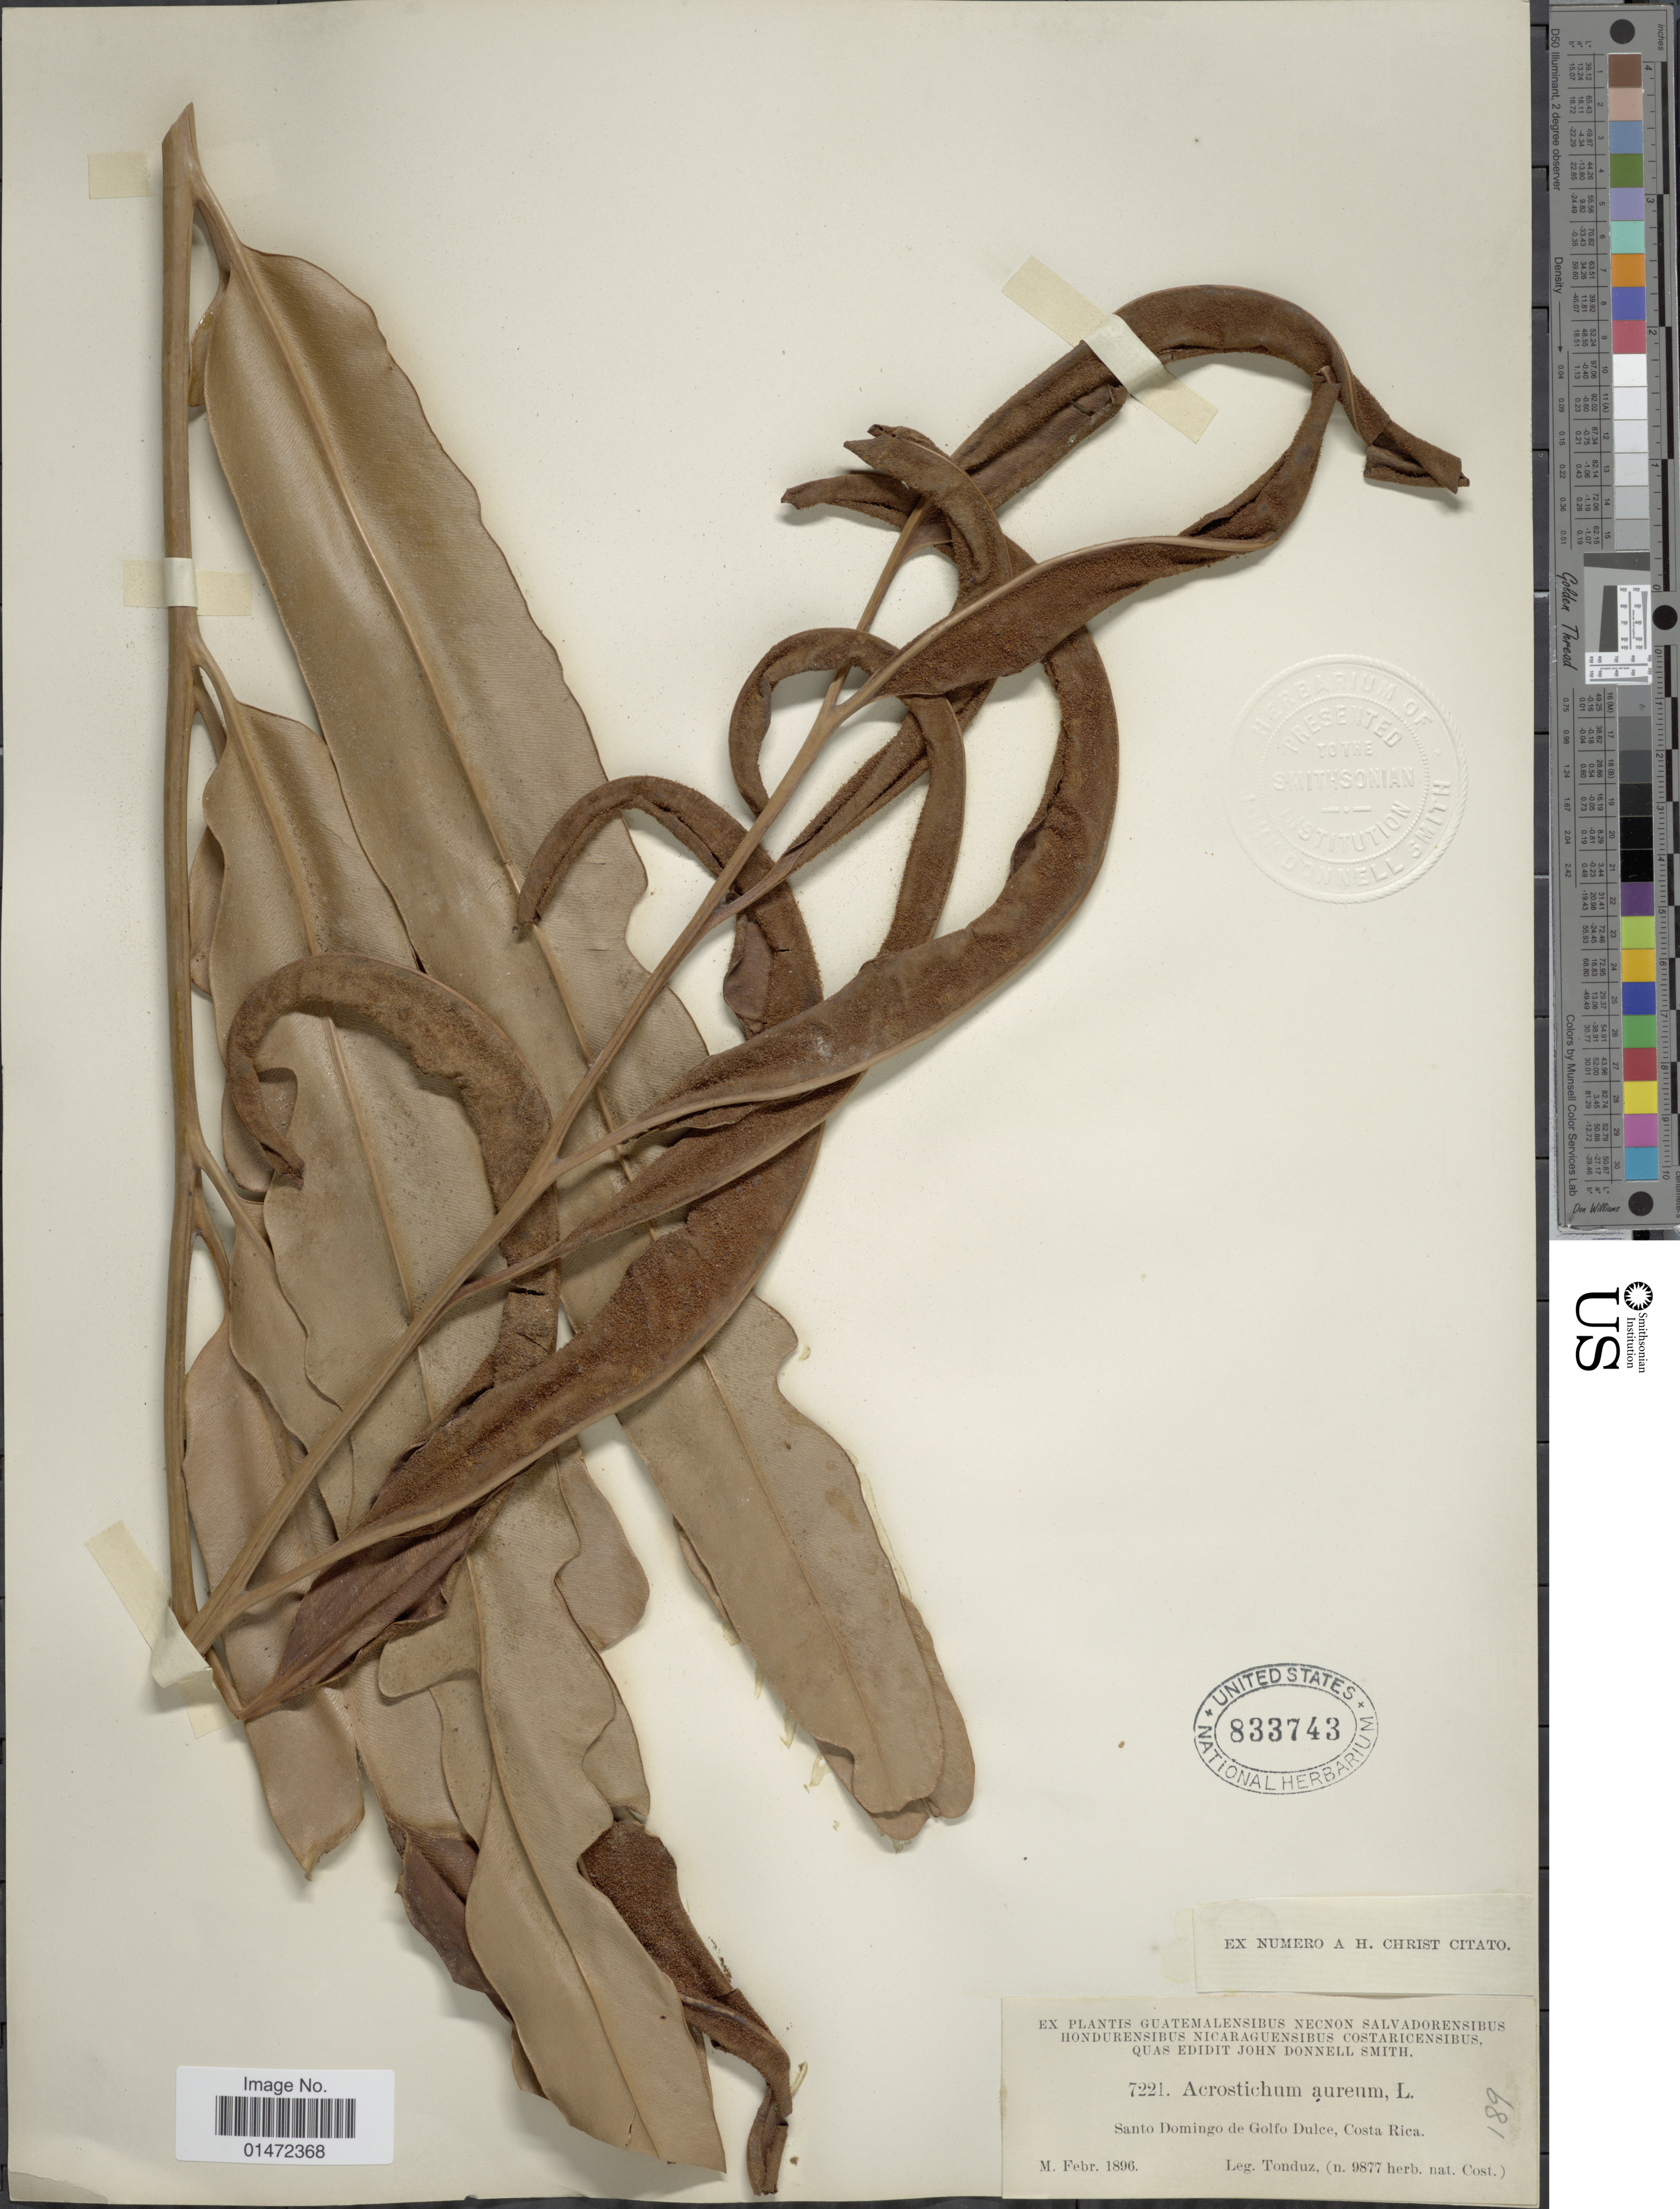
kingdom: Plantae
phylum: Tracheophyta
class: Polypodiopsida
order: Polypodiales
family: Pteridaceae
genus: Acrostichum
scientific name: Acrostichum aureum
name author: L.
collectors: A. Tonduz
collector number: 9877/189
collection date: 1896-02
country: Costa Rica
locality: Santo Domingo de Golfo Dulce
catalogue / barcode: US 833743